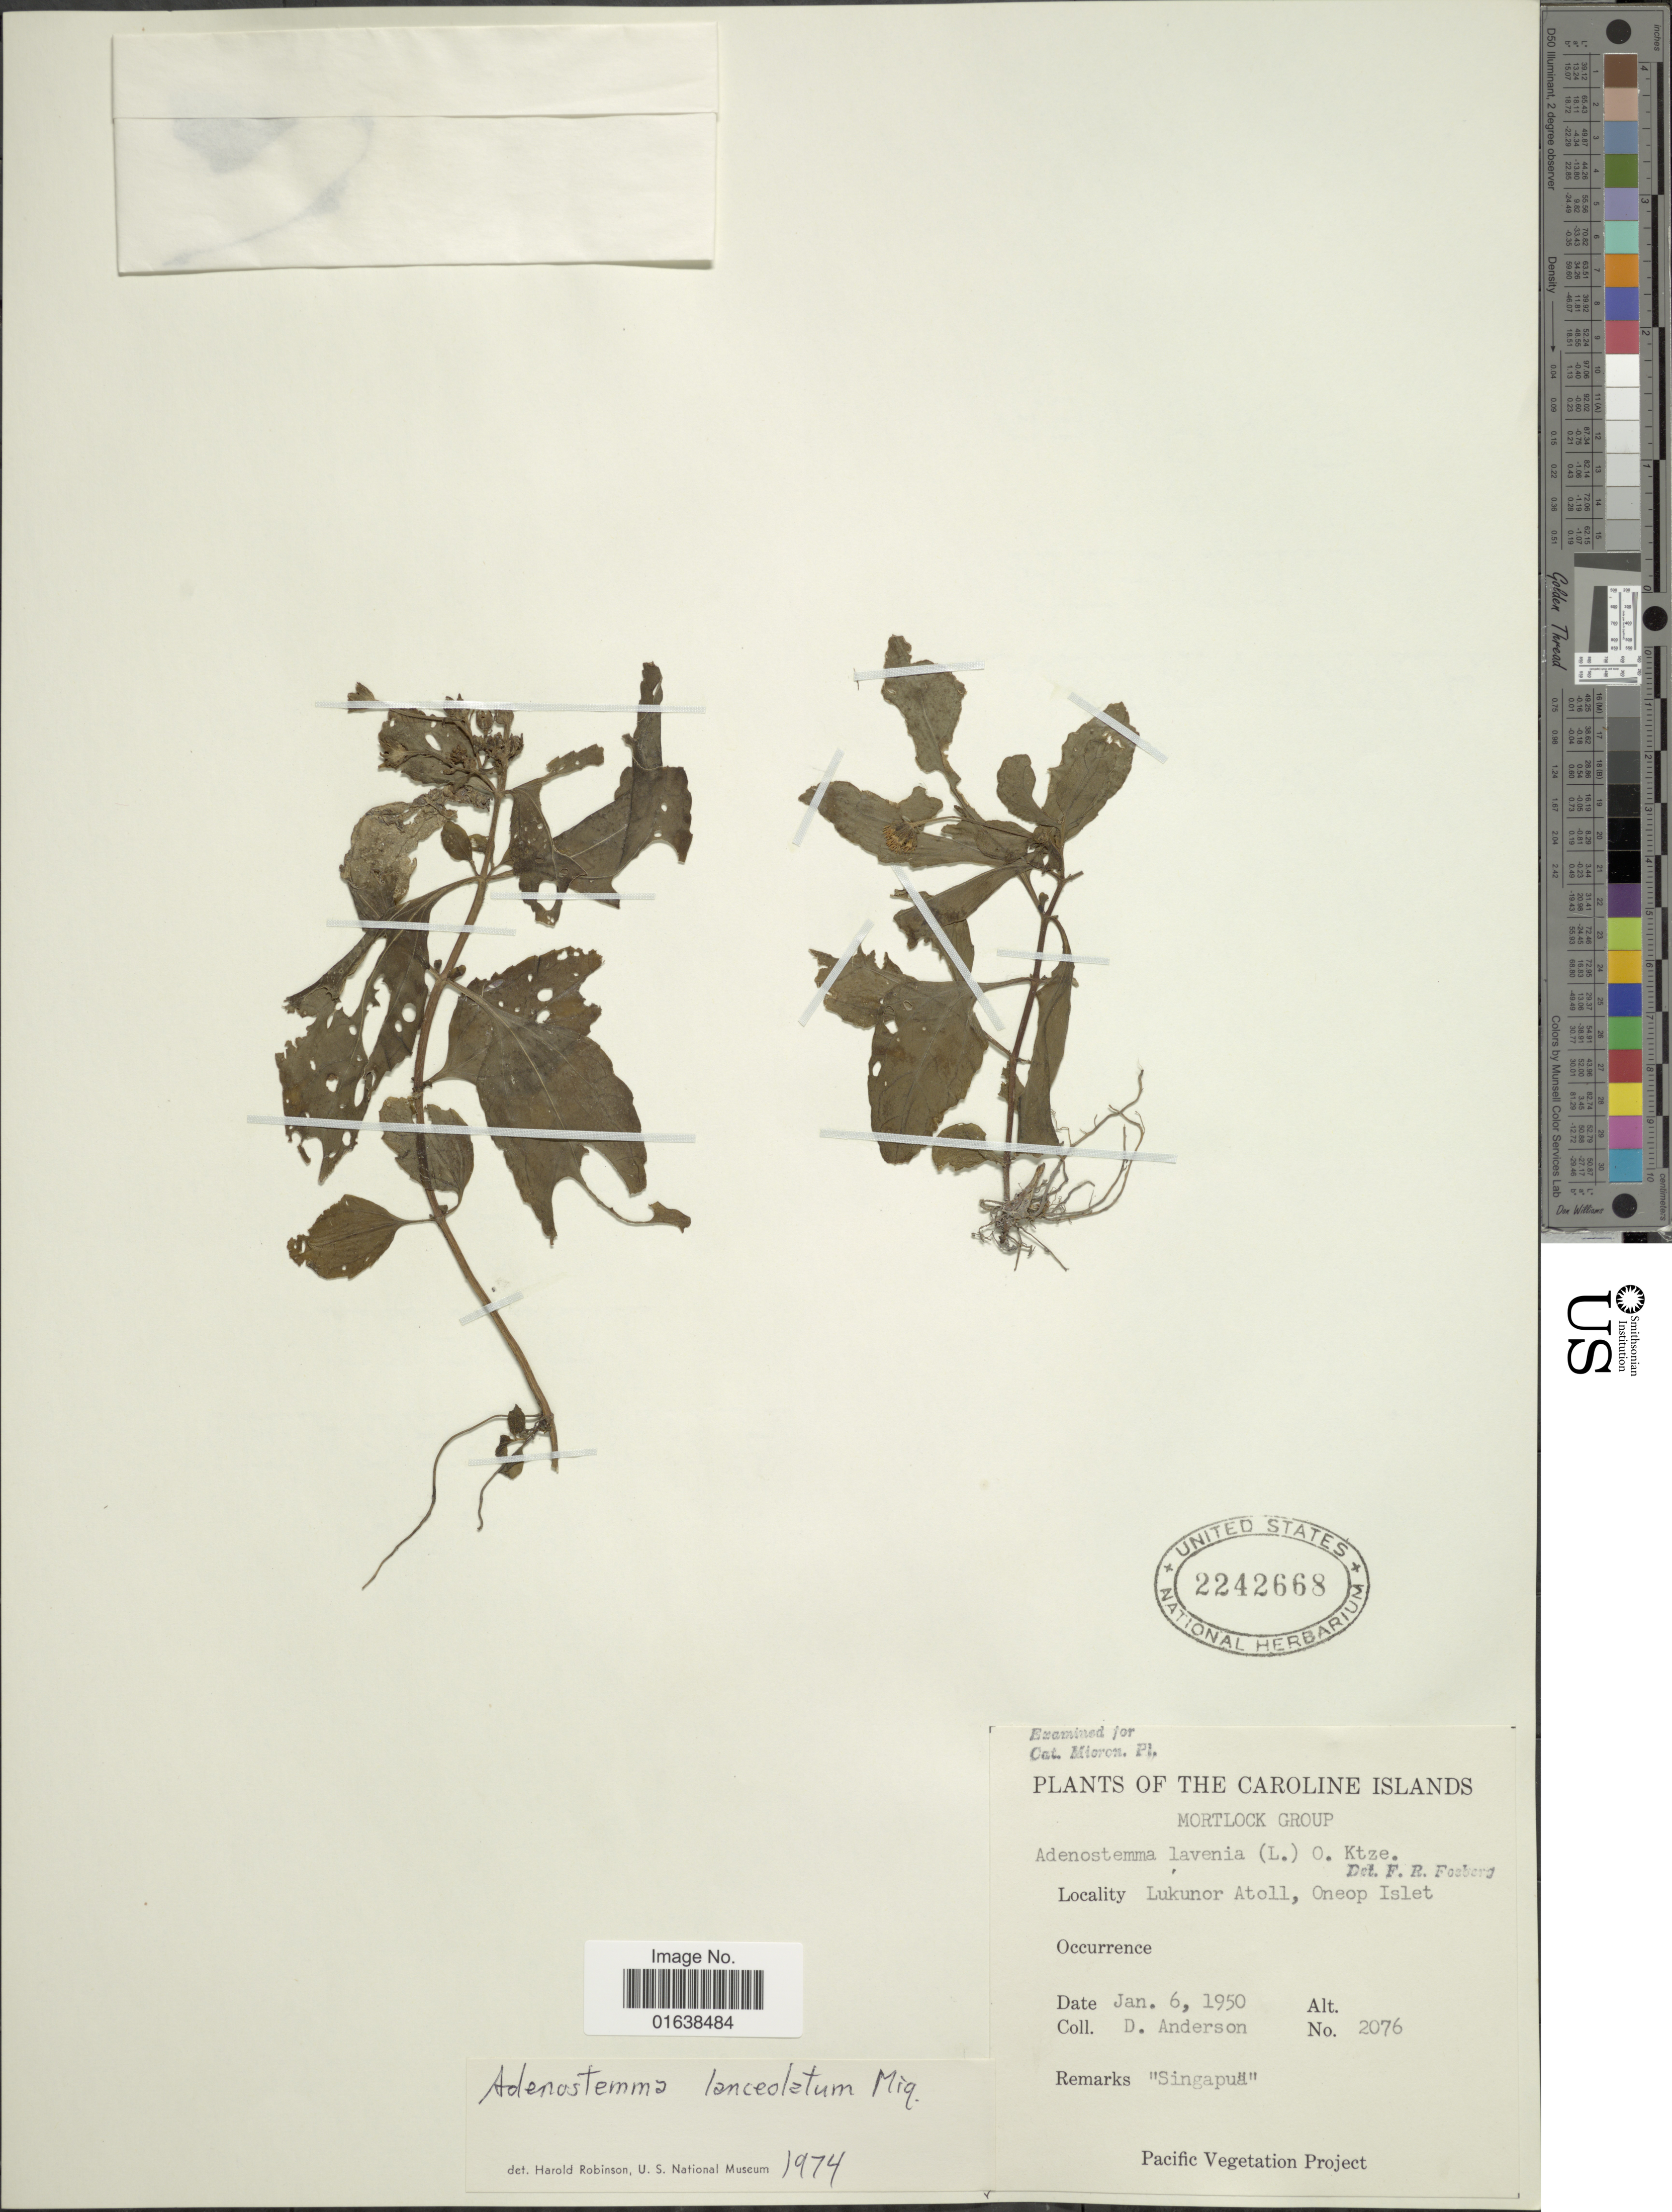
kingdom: Plantae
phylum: Tracheophyta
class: Magnoliopsida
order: Asterales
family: Asteraceae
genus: Adenostemma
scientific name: Adenostemma lanceolatum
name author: Miq.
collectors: D. Anderson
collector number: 2076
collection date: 1950-01-06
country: Micronesia, Federated States of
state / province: Truk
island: Lukunor Atoll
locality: Mortlock Group. Lukunor Atoll, Oneop Islet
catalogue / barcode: US 2242668